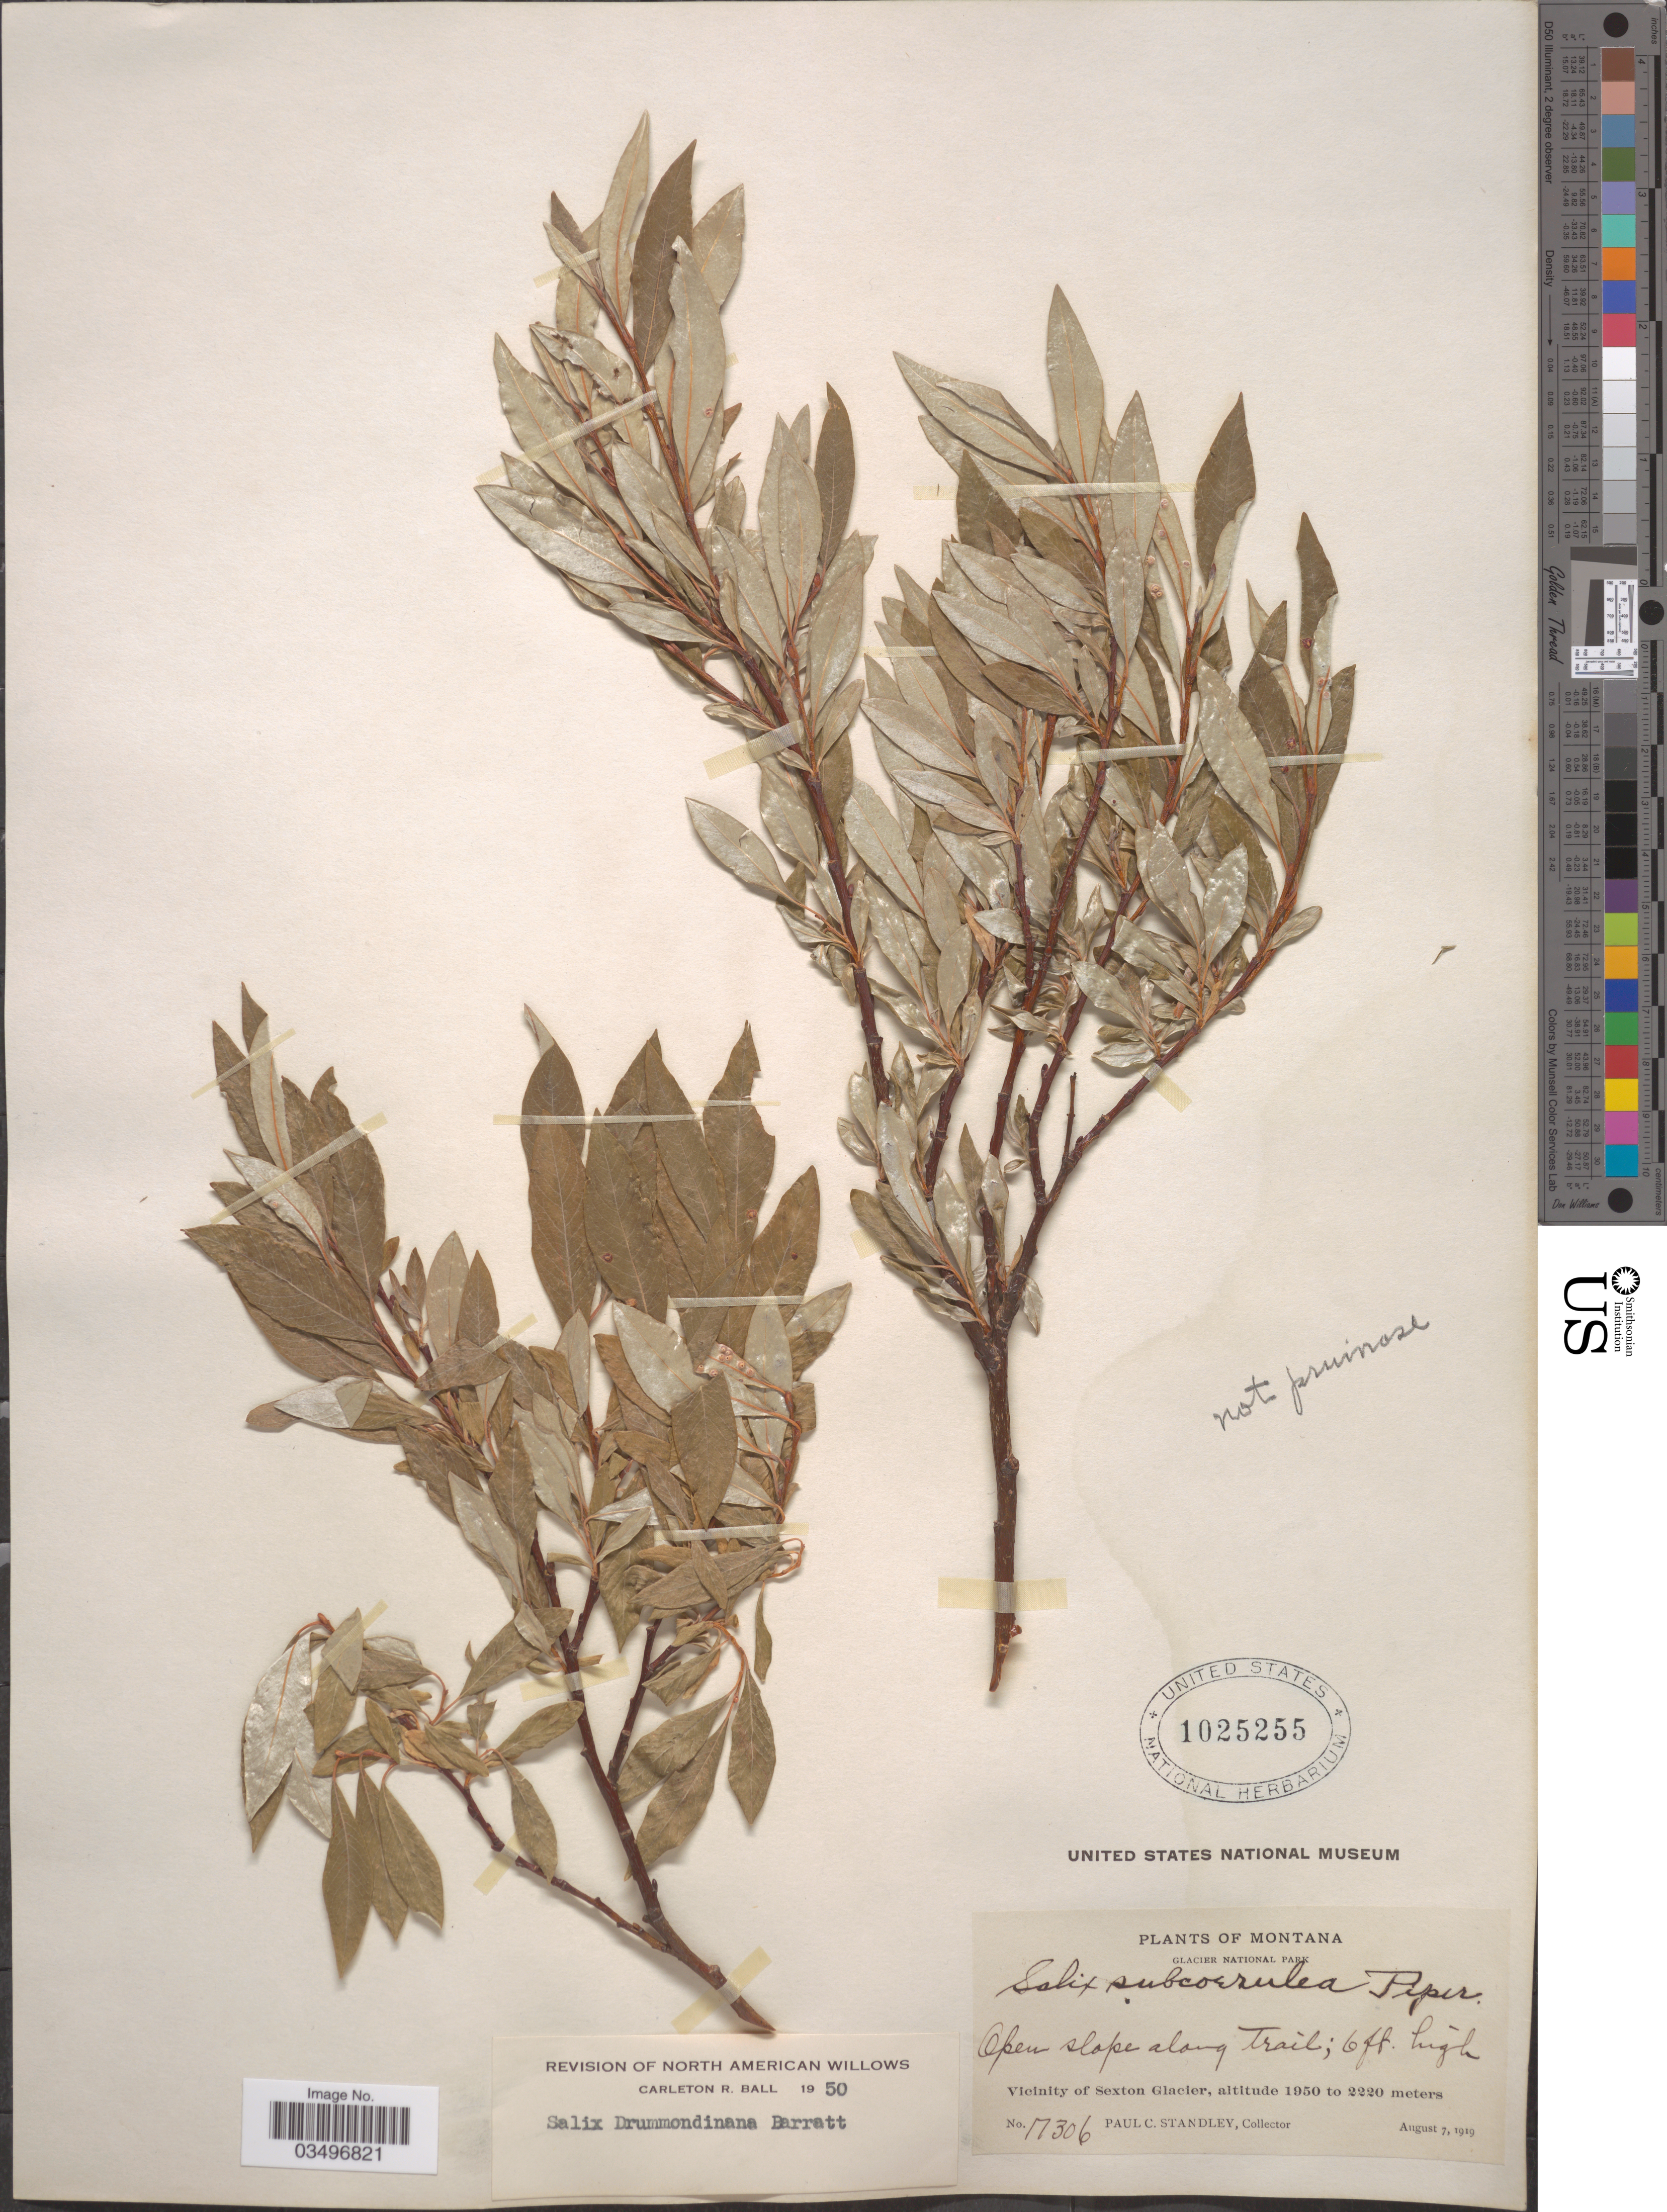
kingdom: Plantae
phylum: Tracheophyta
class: Magnoliopsida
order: Malpighiales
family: Salicaceae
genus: Salix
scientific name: Salix drummondiana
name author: Barratt ex Hook.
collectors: P. C. Standley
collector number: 17306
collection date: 1919-08-07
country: United States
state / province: Montana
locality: Glacier National Park. Open slope along trail. Vicinity of Sexton Glacier.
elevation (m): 1950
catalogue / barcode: US 1025255